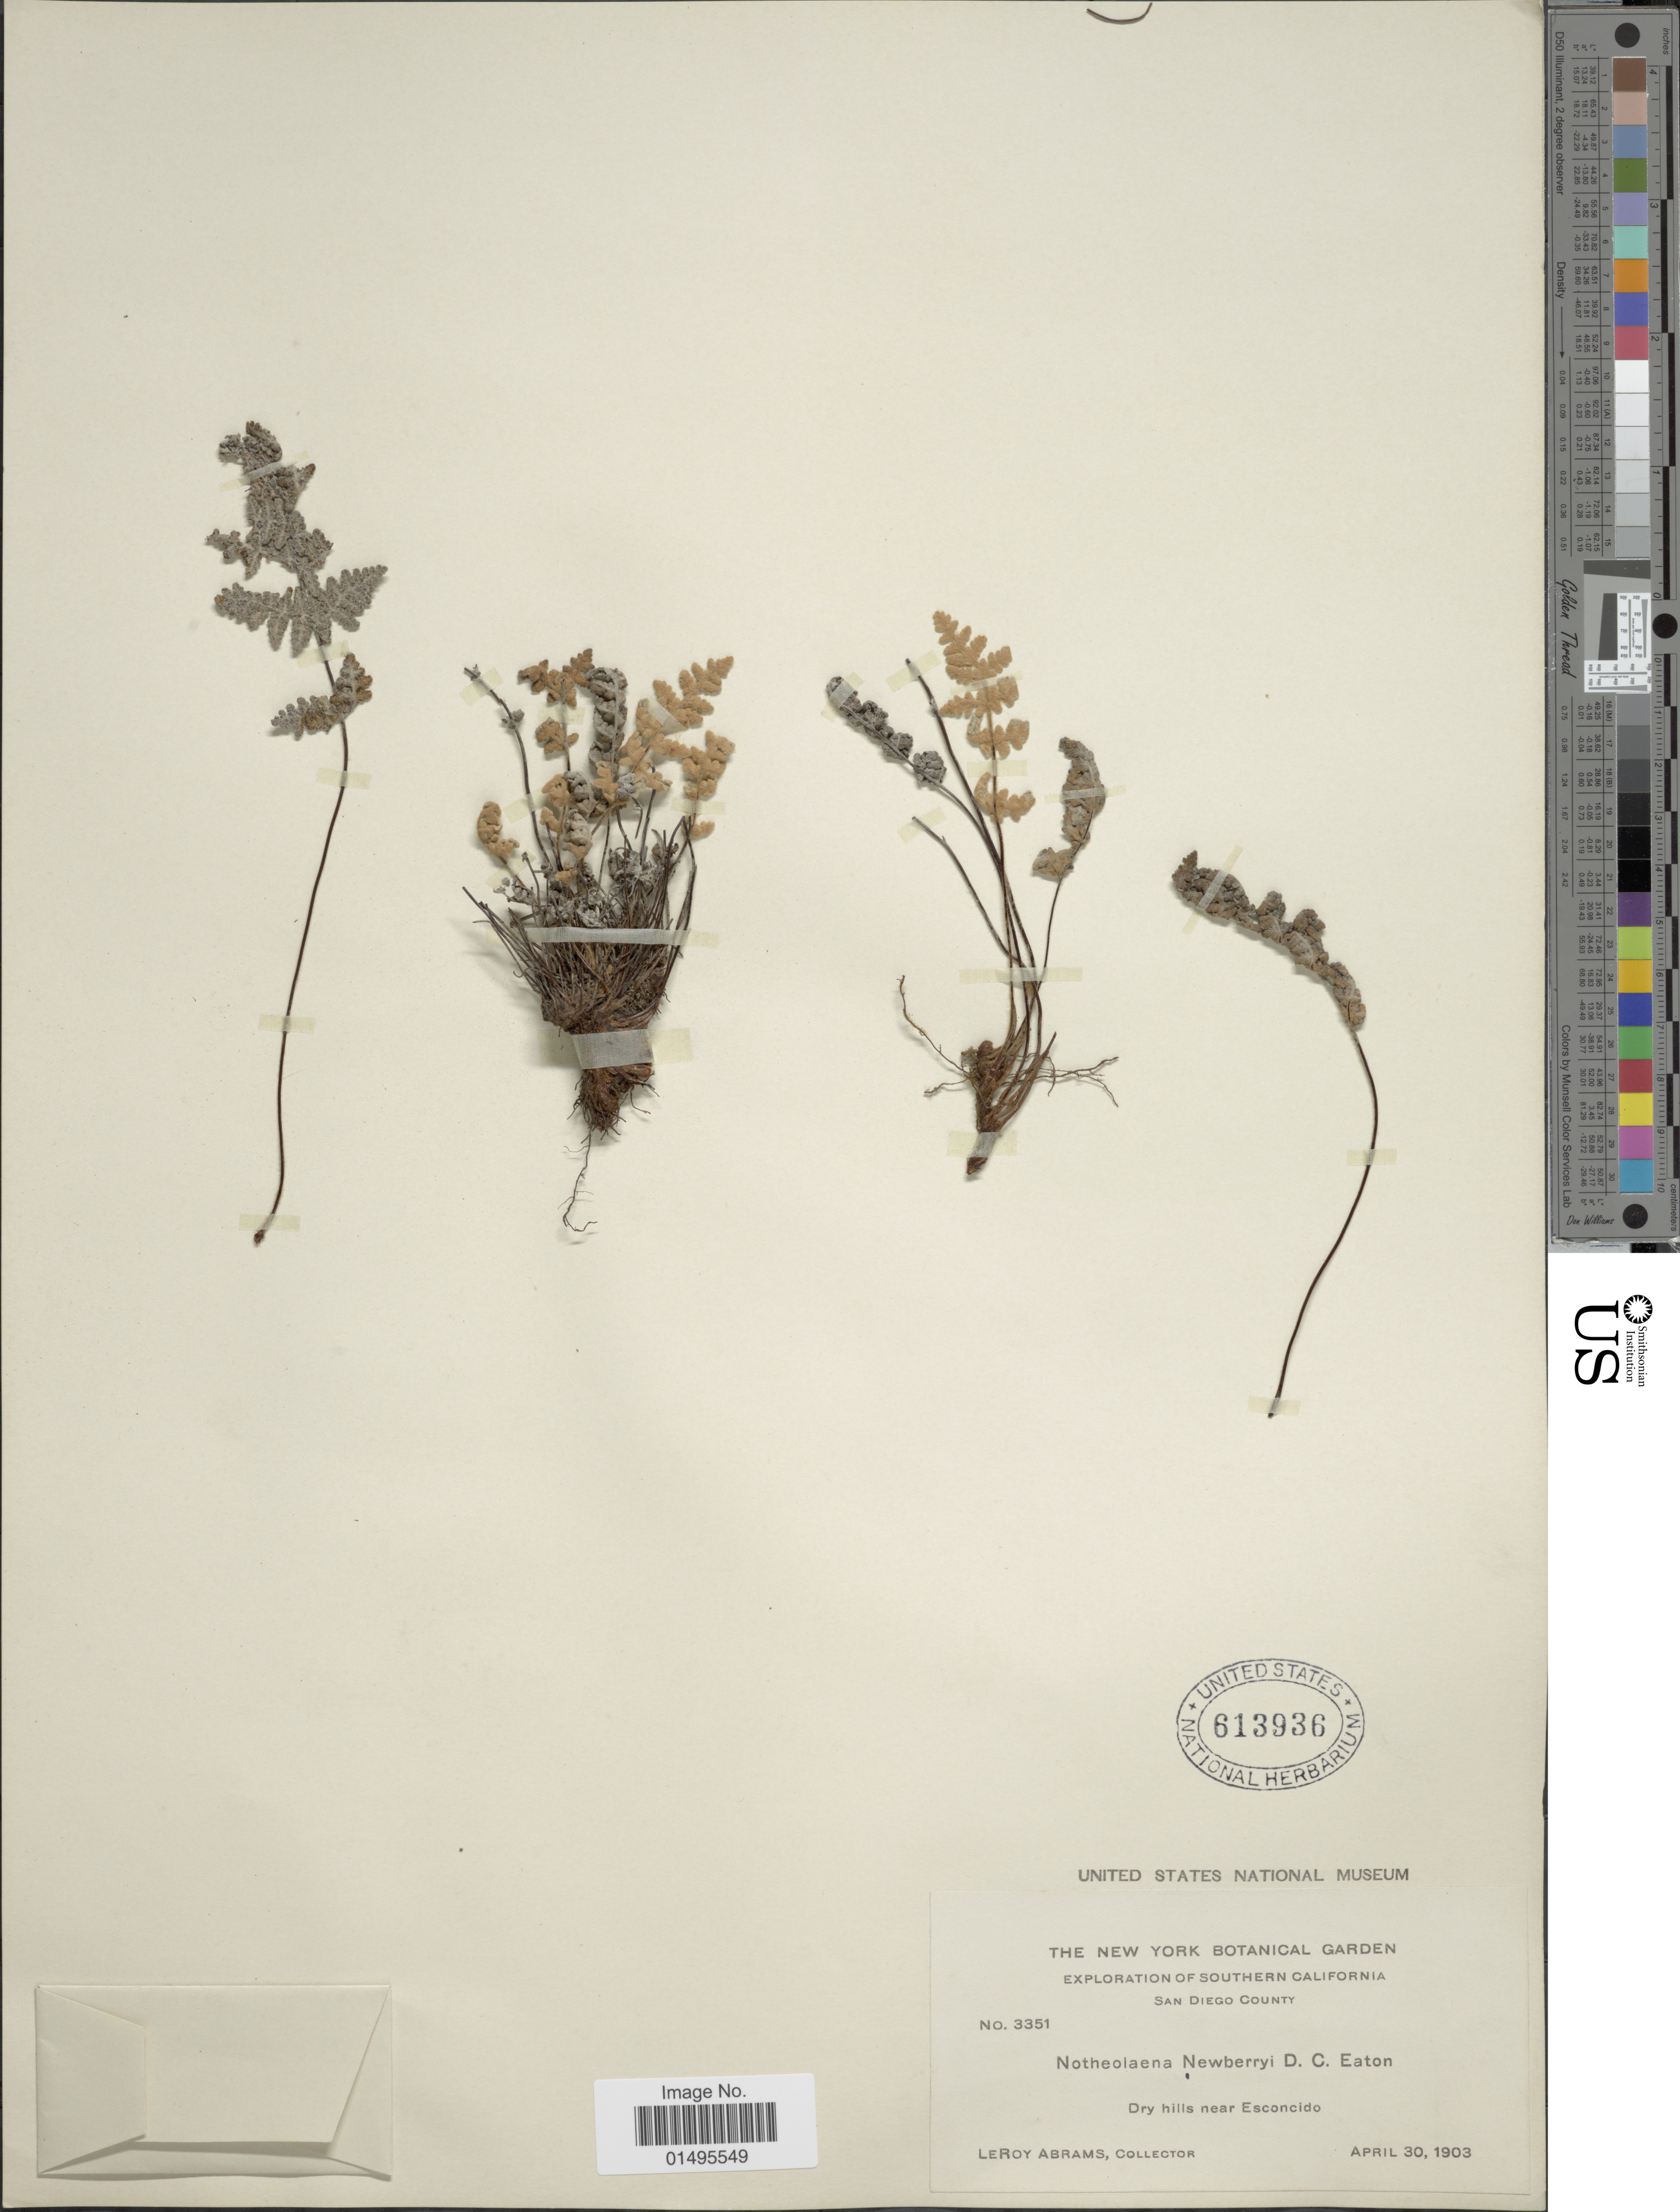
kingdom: Plantae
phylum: Tracheophyta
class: Polypodiopsida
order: Polypodiales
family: Pteridaceae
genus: Notholaena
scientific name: Notholaena newberryi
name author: D.C. Eaton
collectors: L. Abrams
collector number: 3351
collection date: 1903-04-30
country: United States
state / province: California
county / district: San Diego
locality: Southern California, San Diego County, dry hills near Esconcido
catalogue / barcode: US 613936